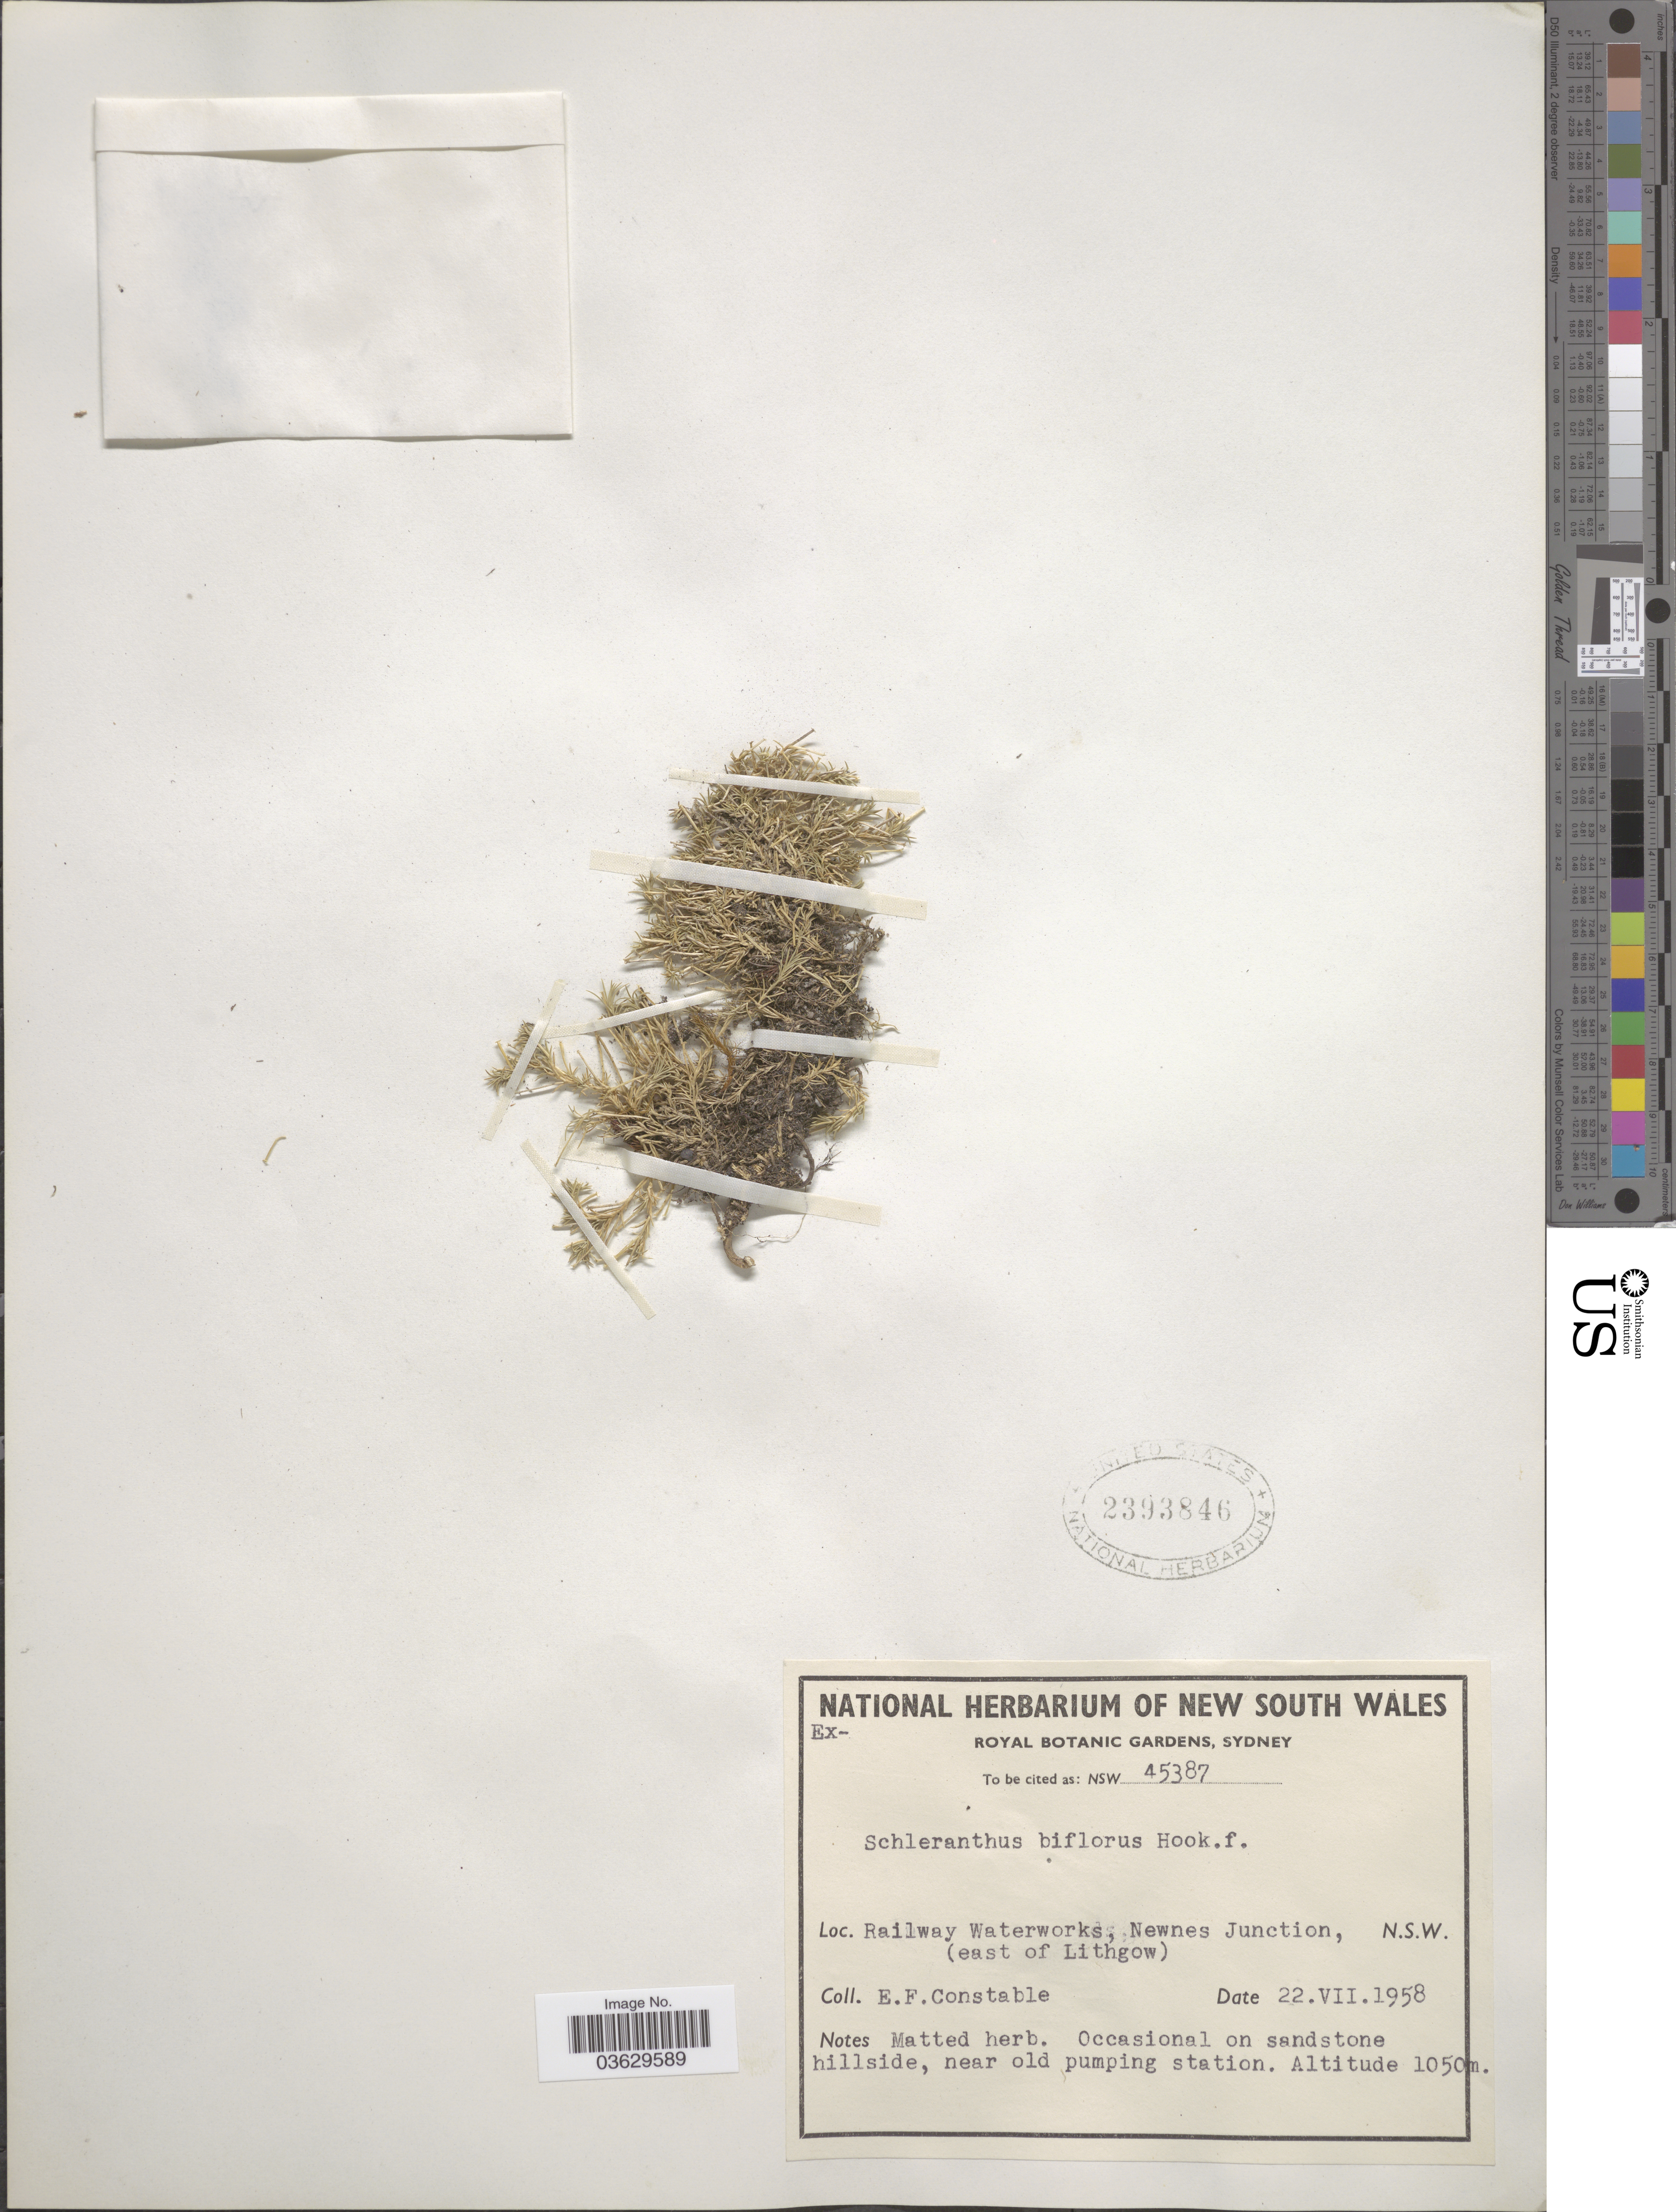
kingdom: Plantae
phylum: Tracheophyta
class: Magnoliopsida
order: Caryophyllales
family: Caryophyllaceae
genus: Scleranthus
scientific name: Scleranthus biflorus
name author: Hook. f.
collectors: E. F. Constable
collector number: NSW 45387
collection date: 1958-07-22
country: Australia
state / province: New South Wales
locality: Railway Waterworks, Newnes Junction, (east of Lithgow).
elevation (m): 1050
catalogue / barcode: US 2393846